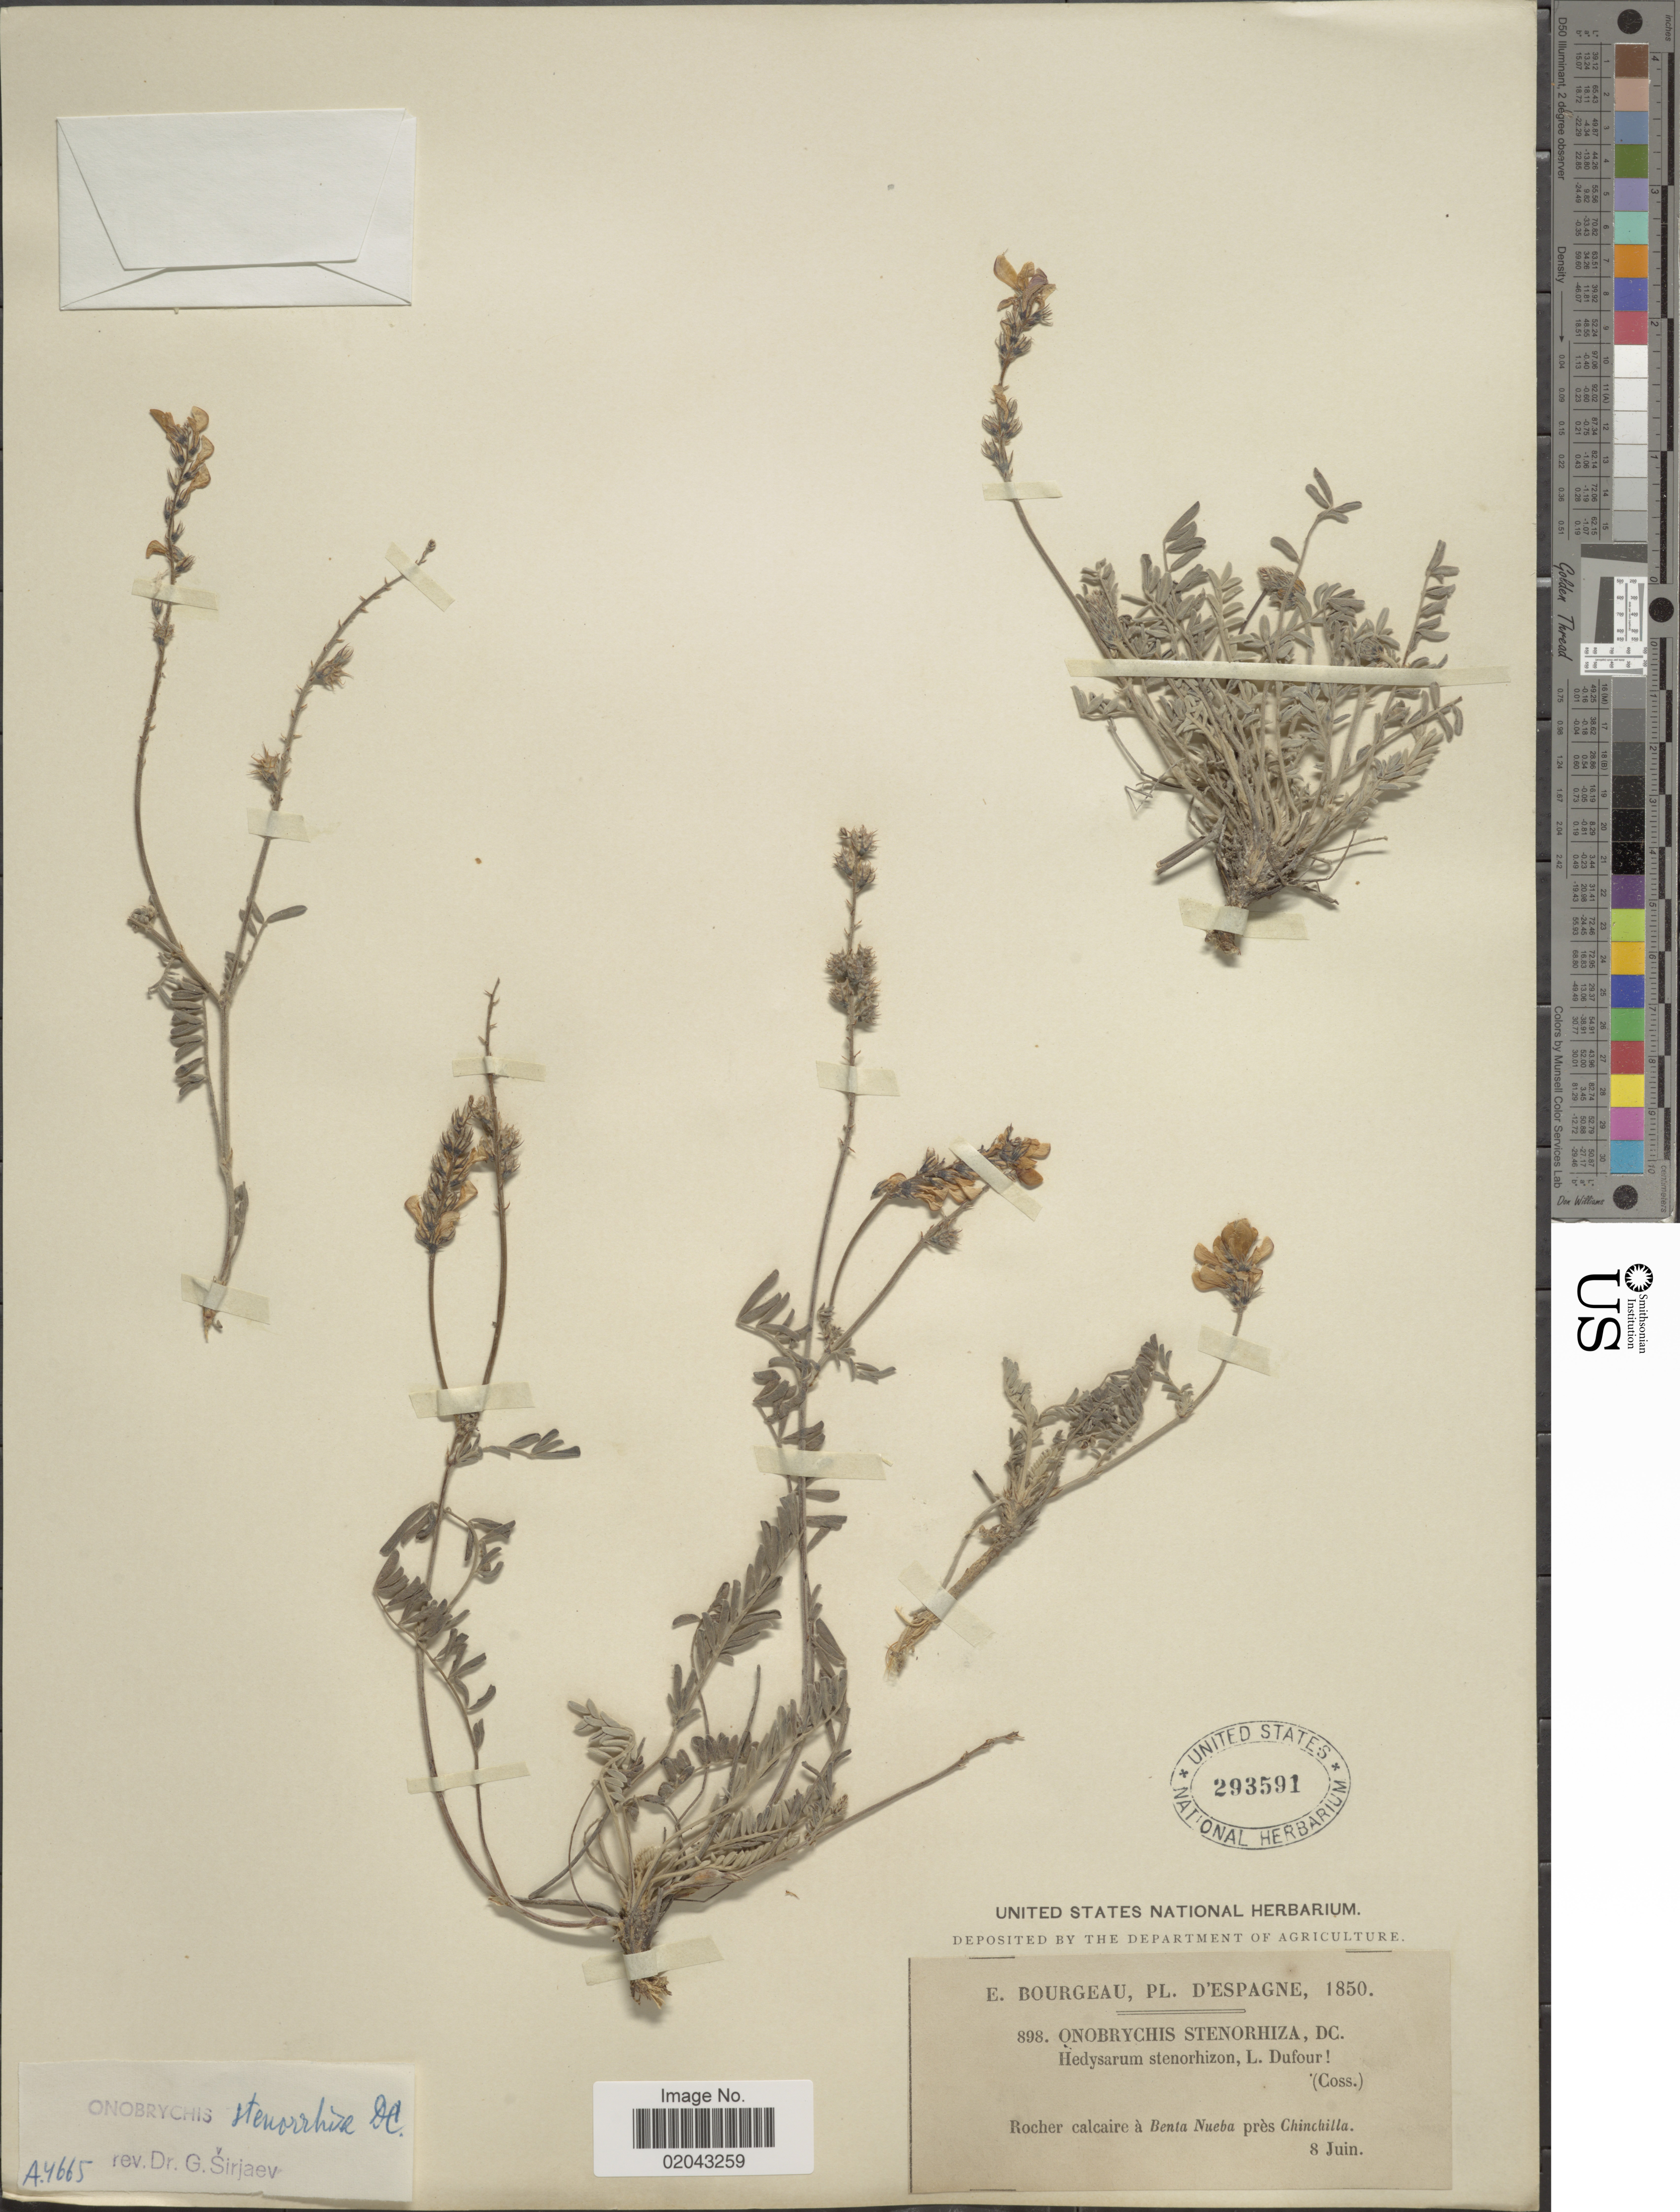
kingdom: Plantae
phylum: Tracheophyta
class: Magnoliopsida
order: Fabales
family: Fabaceae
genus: Onobrychis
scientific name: Onobrychis stenorhiza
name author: DC.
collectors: E. Bourgeau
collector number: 898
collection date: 1850-06-08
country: Spain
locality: Rocher calcaire a Bente Nueba pres chinchilla.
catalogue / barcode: US 293591